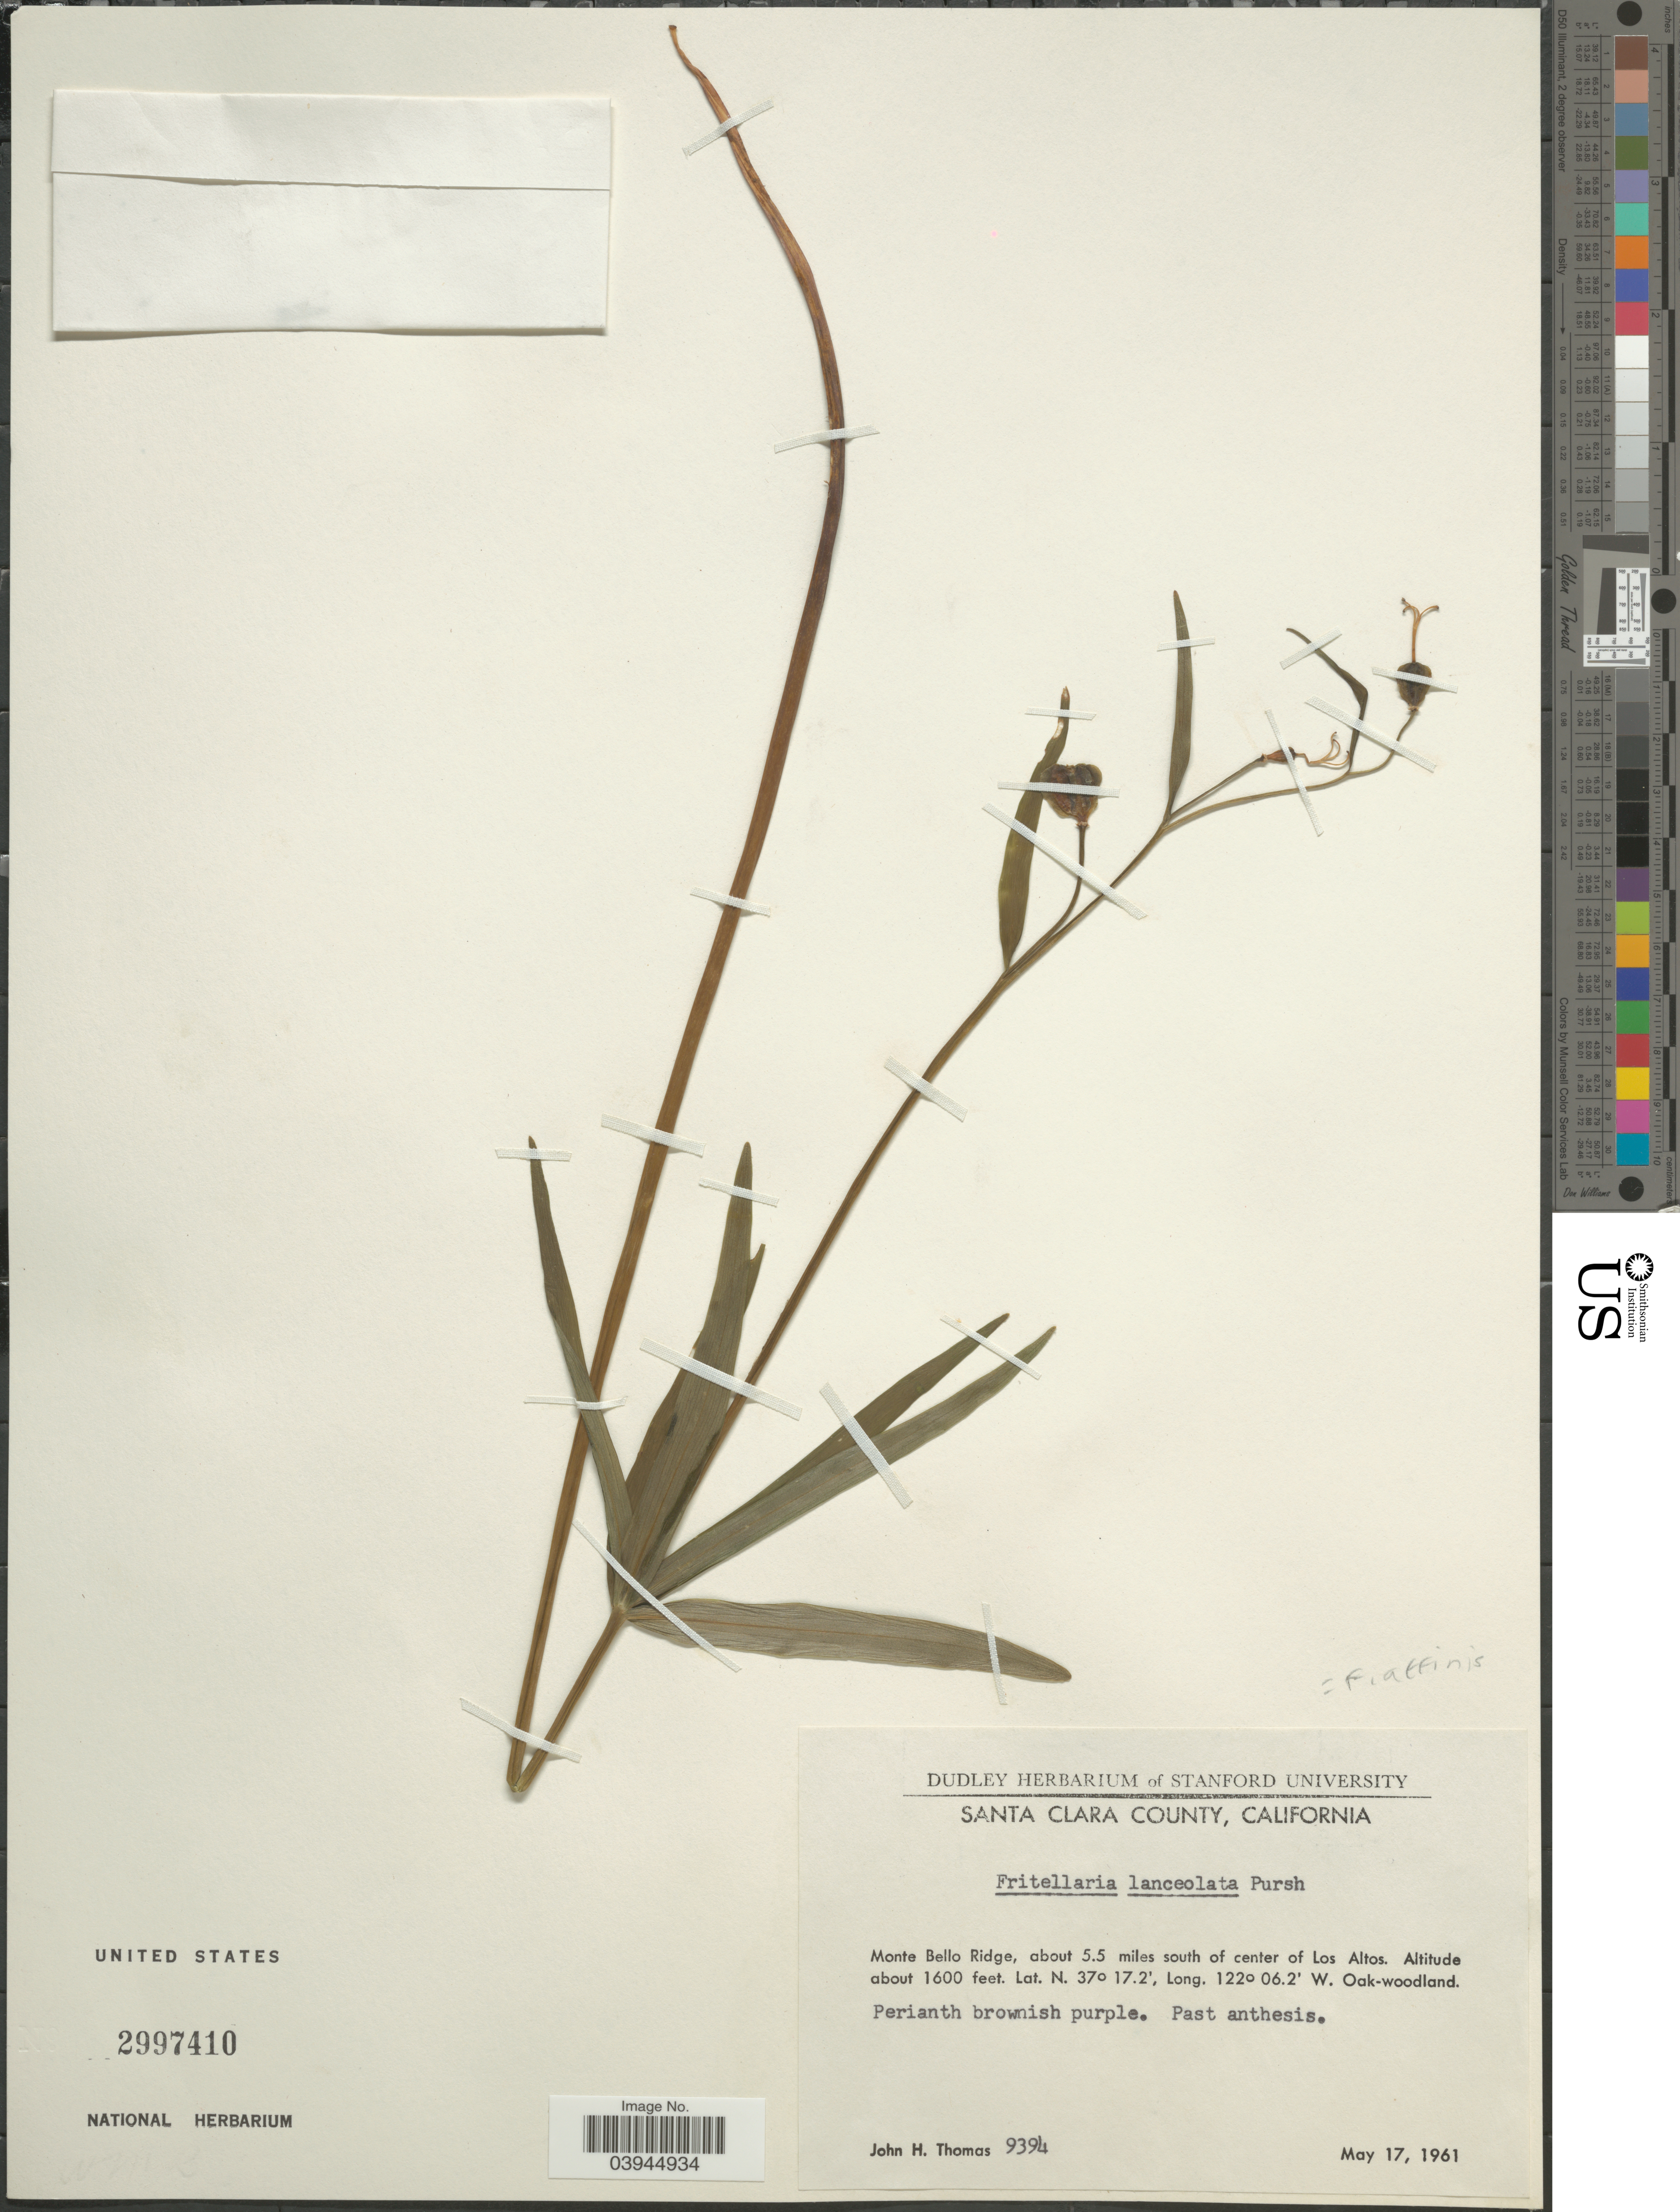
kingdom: Plantae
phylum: Tracheophyta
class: Liliopsida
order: Liliales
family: Liliaceae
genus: Fritillaria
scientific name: Fritillaria affinis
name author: (Schult. & Schult. f.) Sealy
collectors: J. H. Thomas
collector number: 9394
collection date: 1961-05-17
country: United States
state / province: California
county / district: Santa Clara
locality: Santa Clara County. Monte Bello Ridge, about 5.5 miles south of center Los Altos.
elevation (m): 488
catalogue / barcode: US 2997410